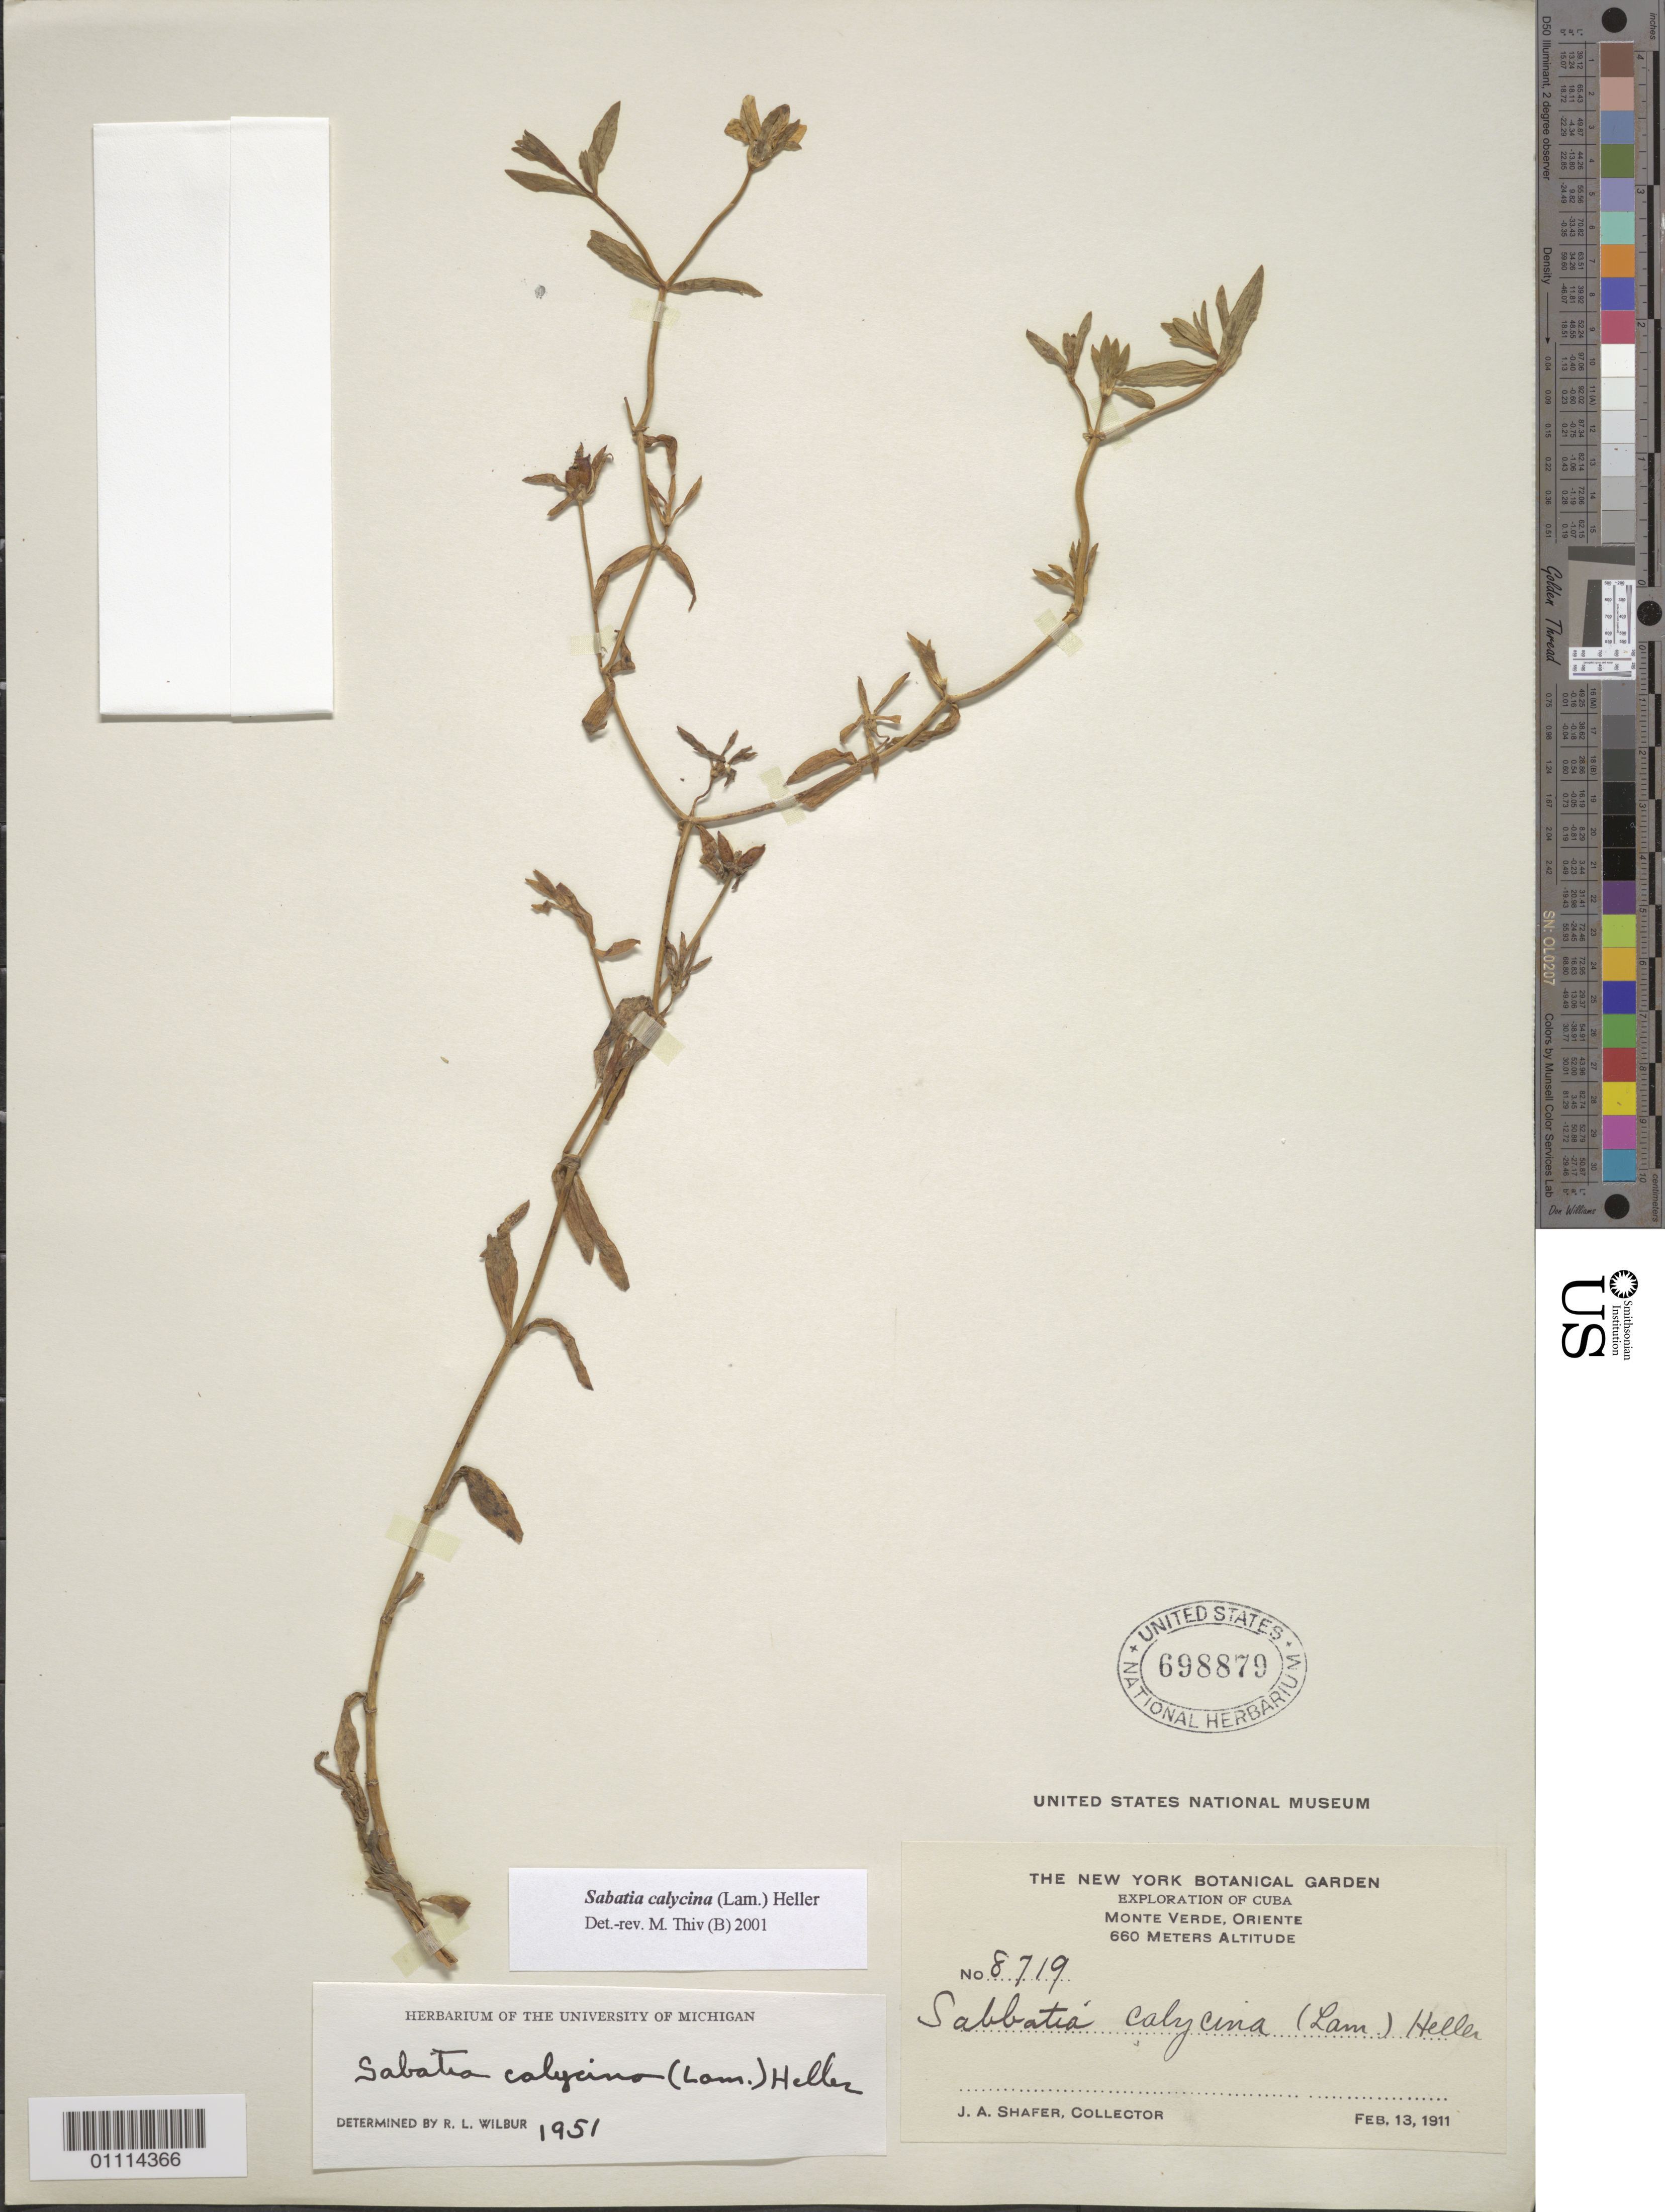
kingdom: Plantae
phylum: Tracheophyta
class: Magnoliopsida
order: Gentianales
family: Gentianaceae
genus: Sabatia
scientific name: Sabatia calycina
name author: (Lam.) A. Heller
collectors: J. A. Shafer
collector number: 8719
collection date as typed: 13 Feb 1911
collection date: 1911-02-13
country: Cuba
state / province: Holguín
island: Cuba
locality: Monte Verde, Oriente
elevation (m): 660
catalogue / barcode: US 698879